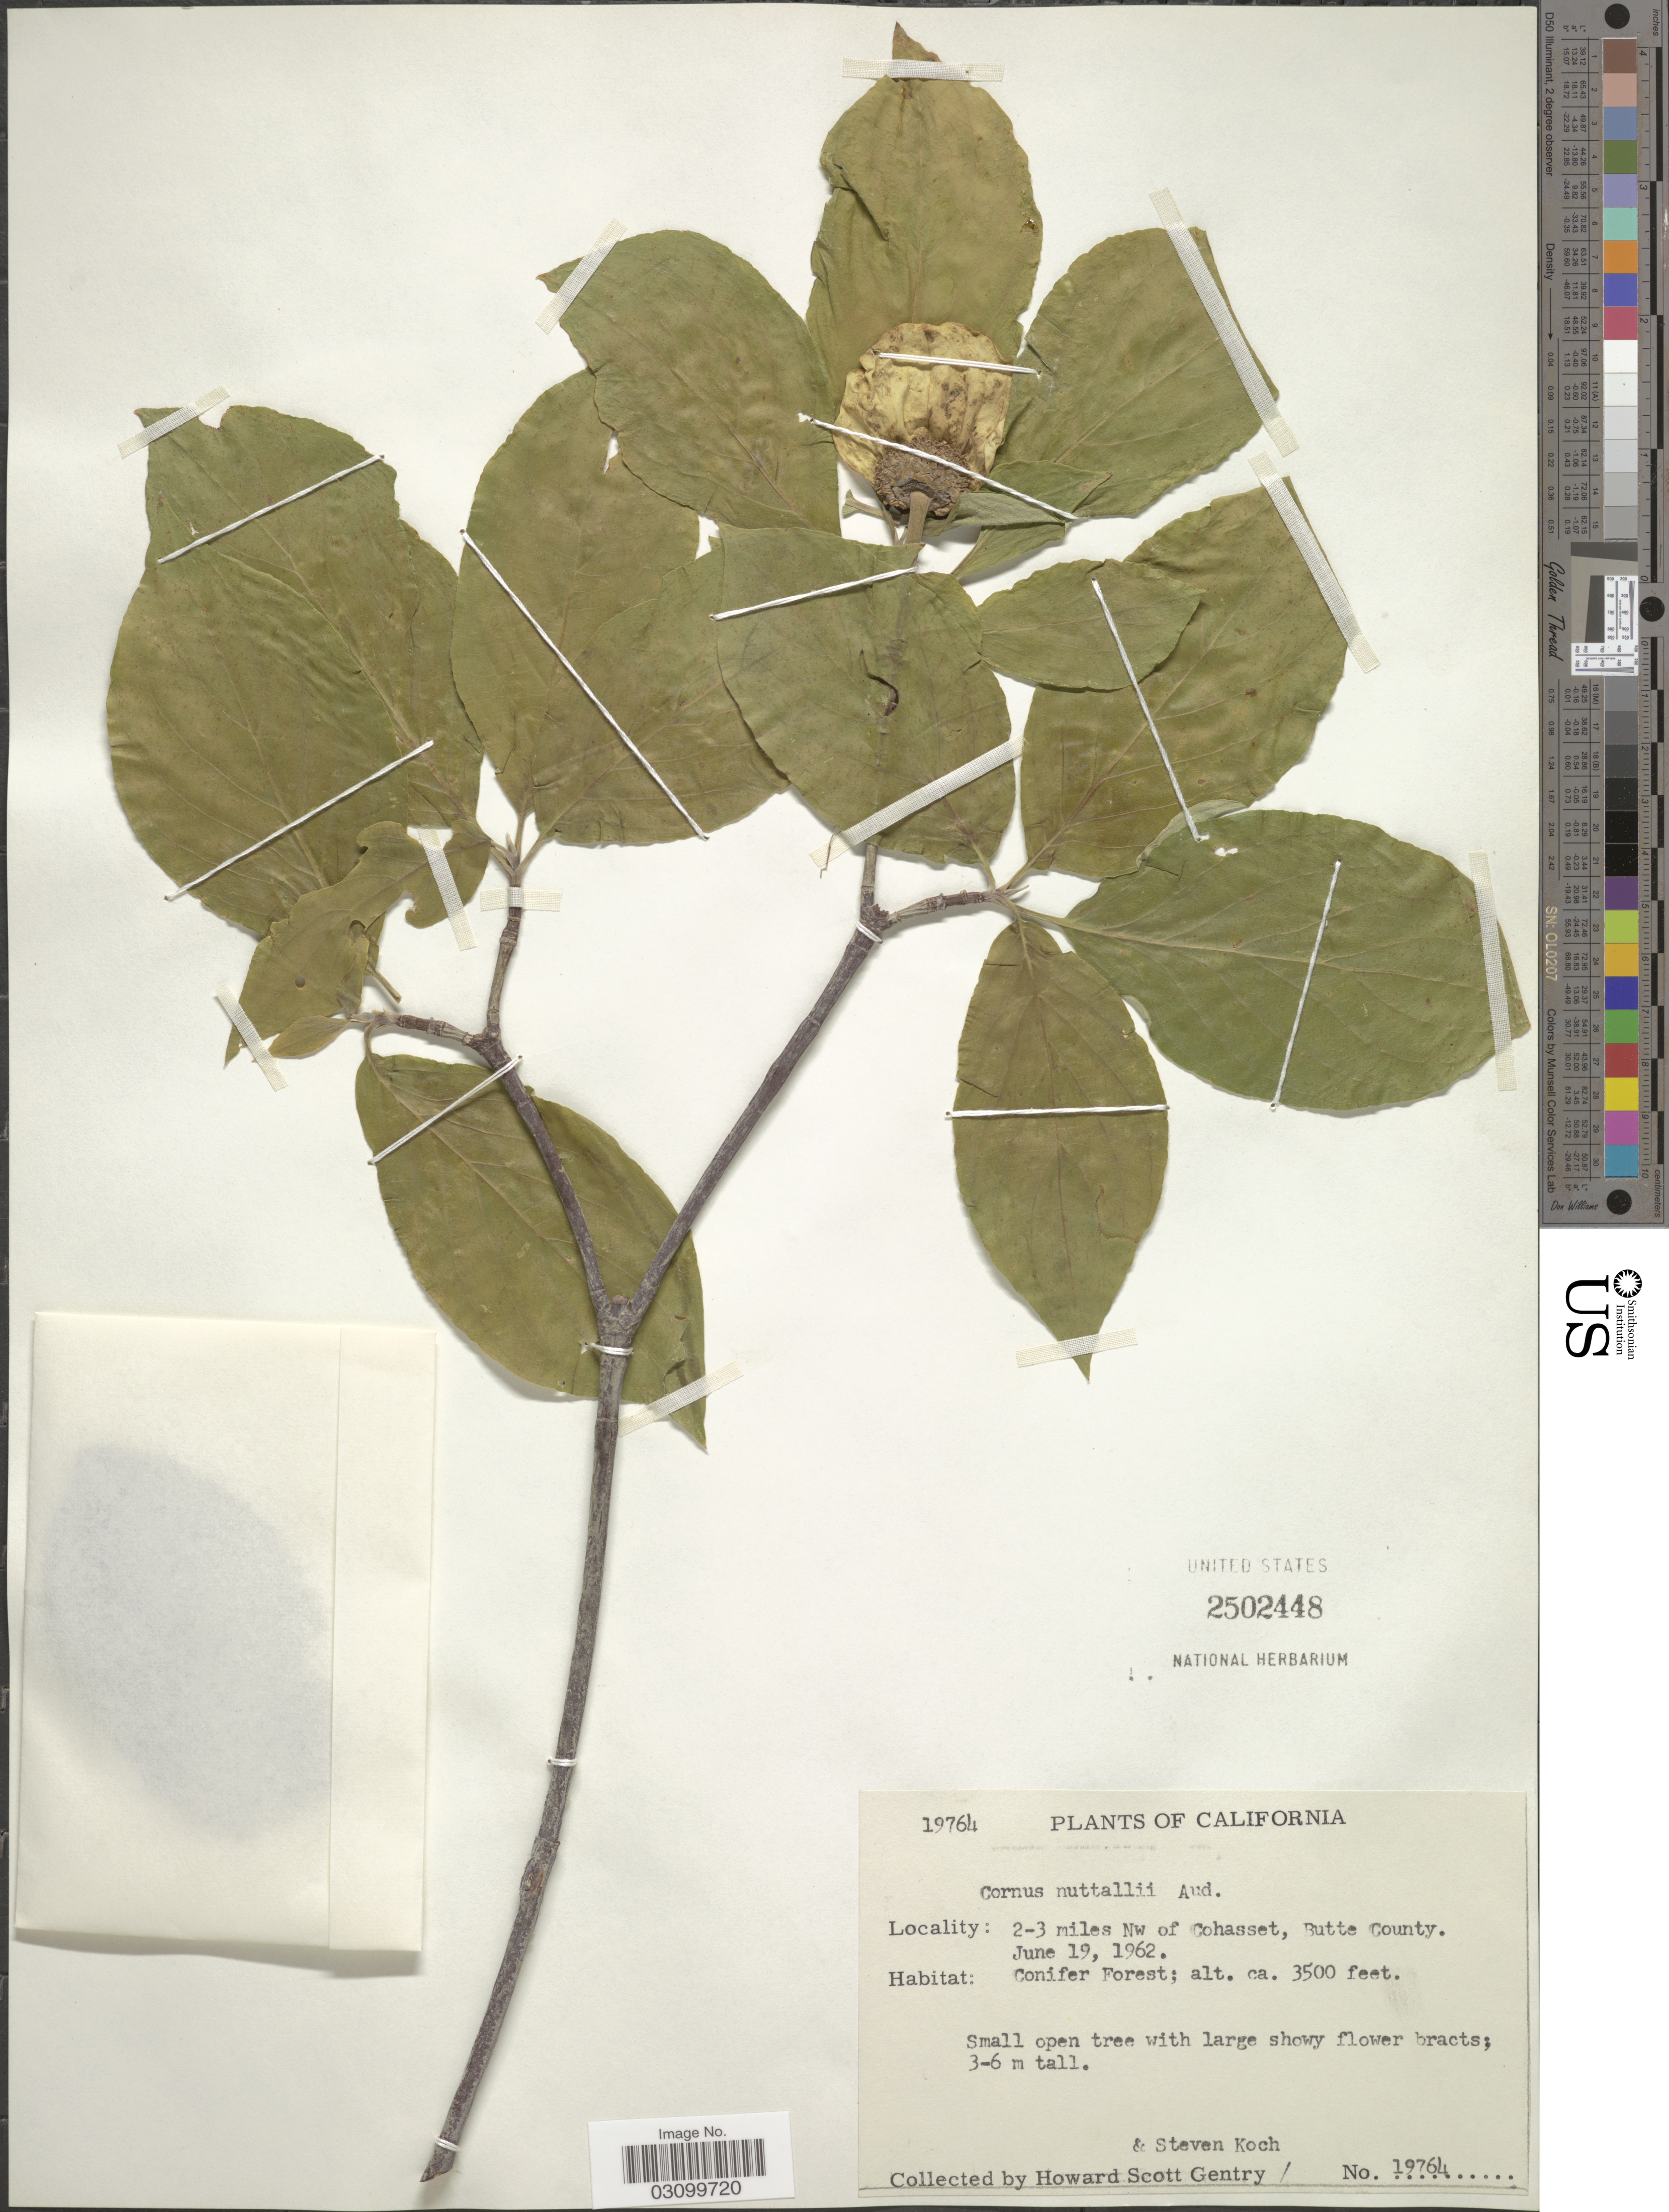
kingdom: Plantae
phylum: Tracheophyta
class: Magnoliopsida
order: Cornales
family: Cornaceae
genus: Cornus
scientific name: Cornus nuttallii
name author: Audubon ex Torr. & A. Gray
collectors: H. S. Gentry & S. Koch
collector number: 19764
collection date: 1962-06-19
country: United States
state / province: California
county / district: Butte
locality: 2-3 miles NW of Cohasset, Butte County.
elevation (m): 1067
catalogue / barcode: US 2502448